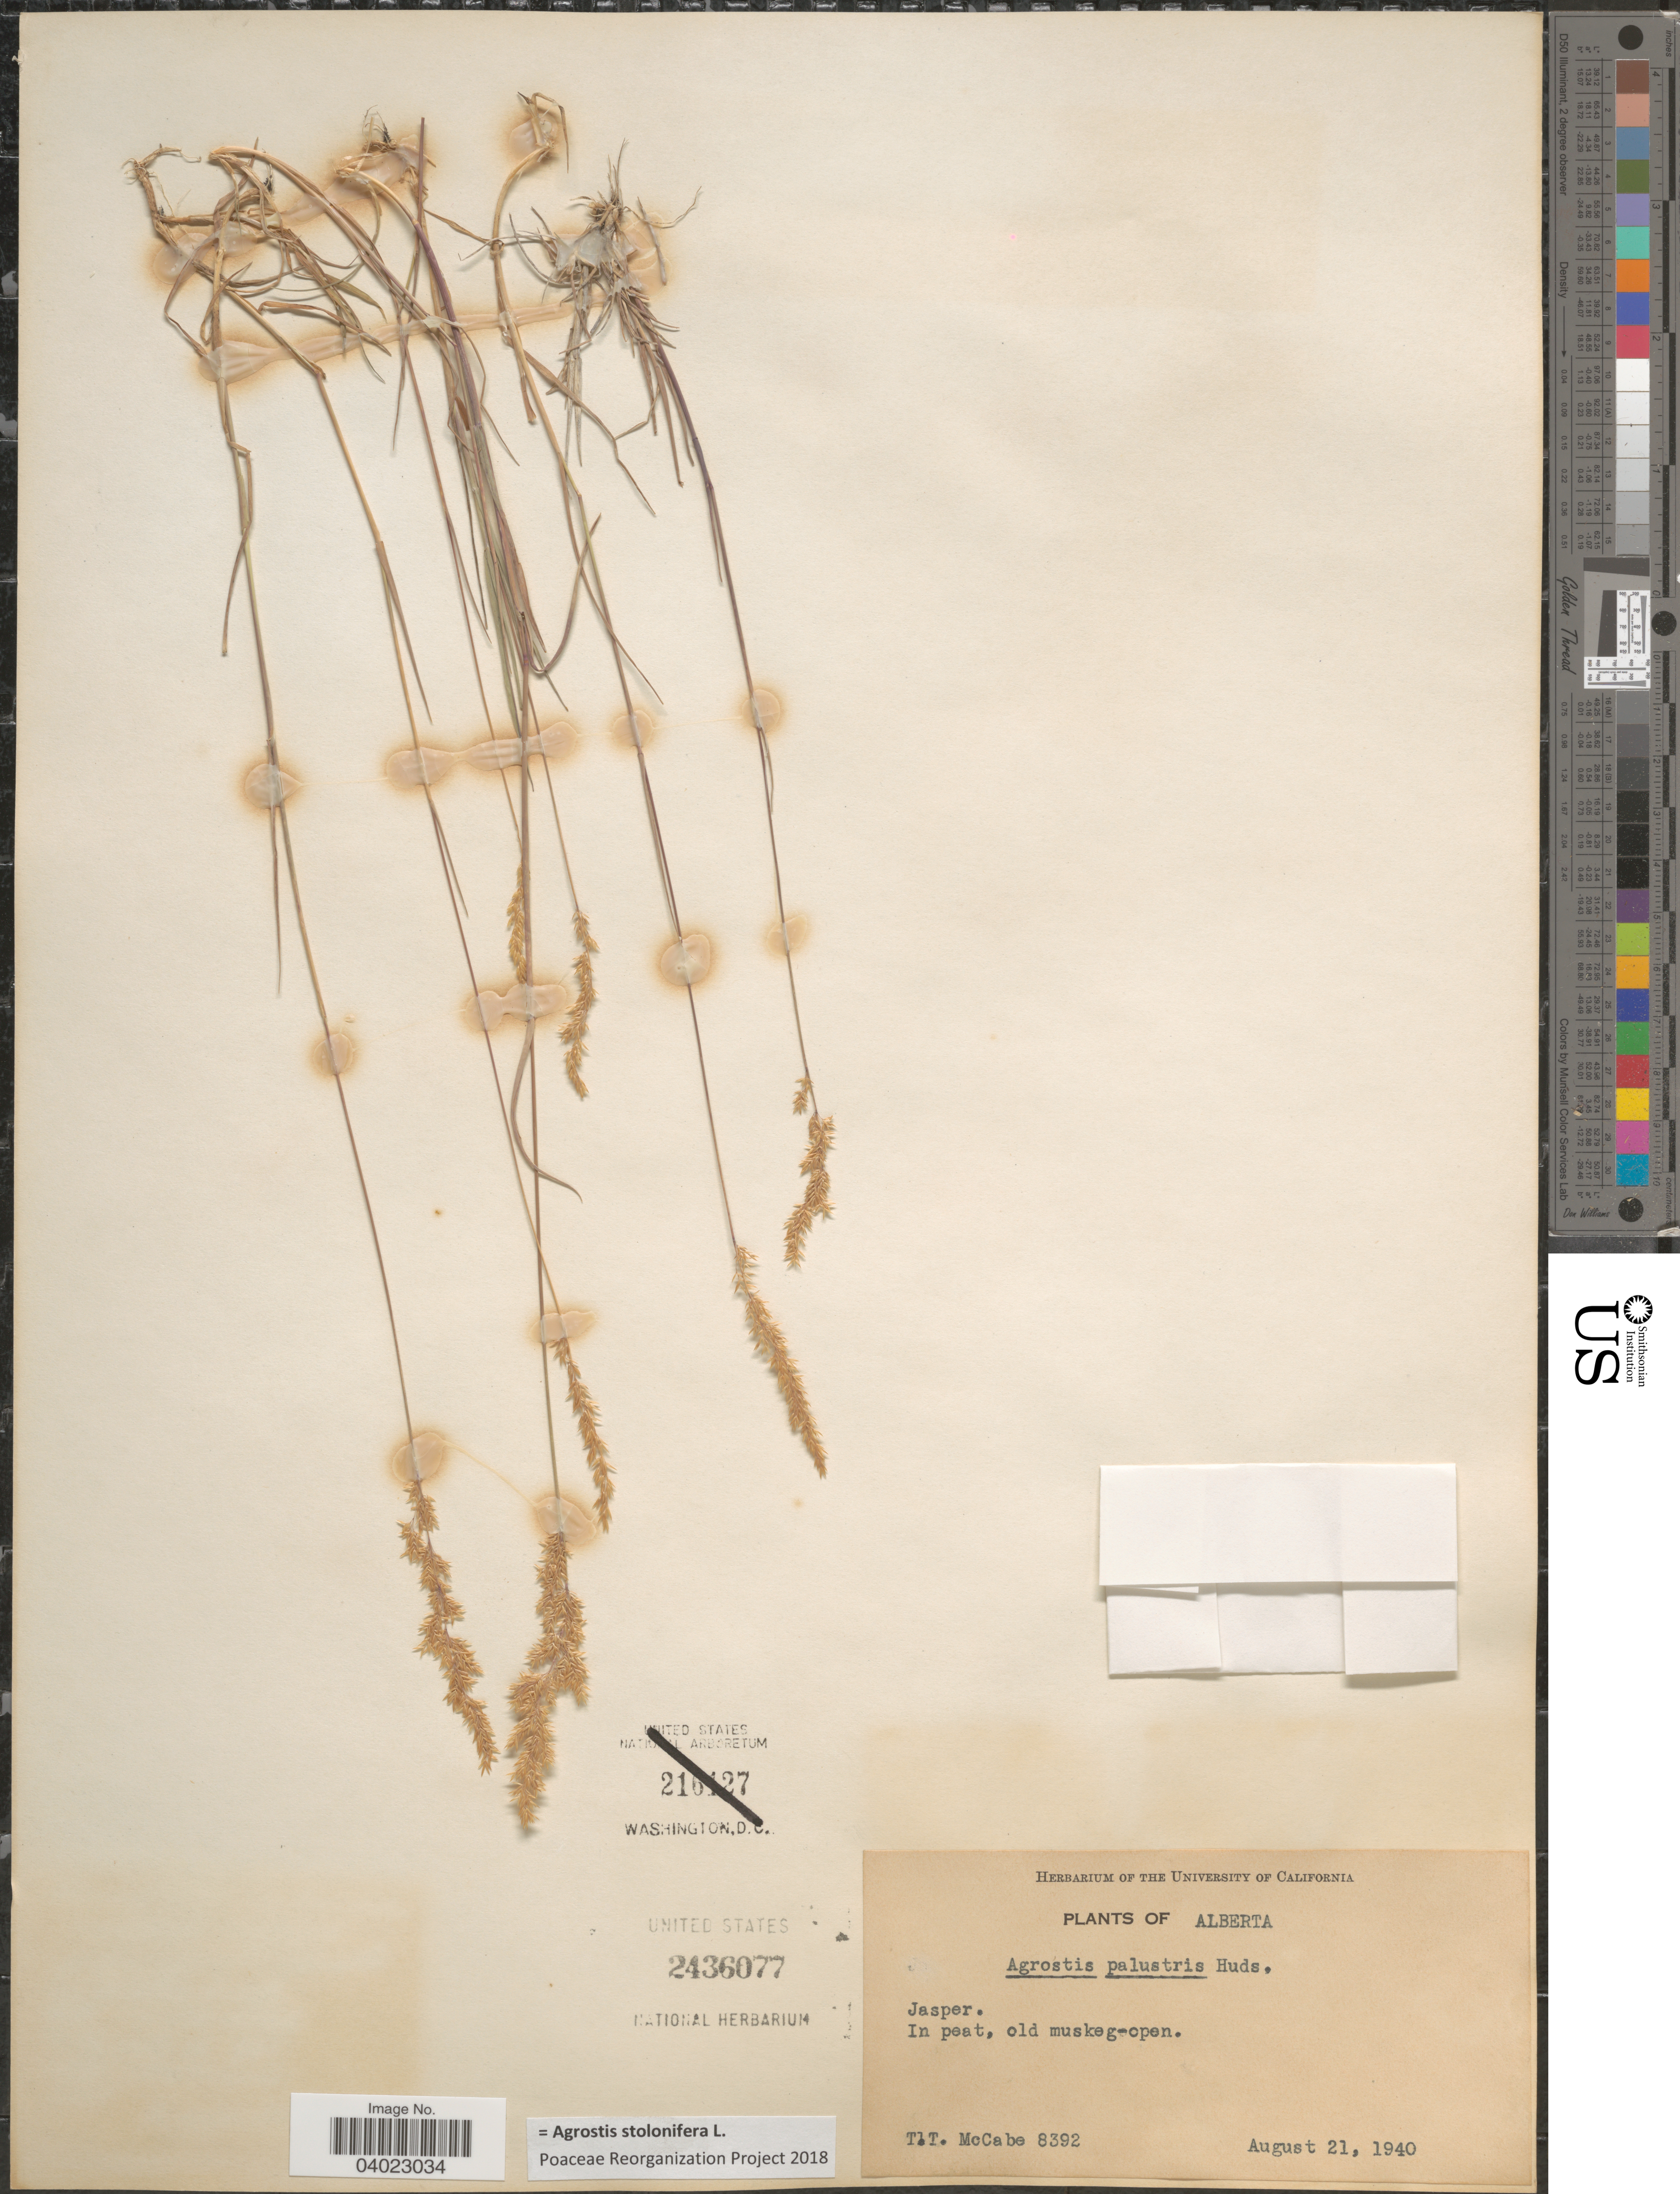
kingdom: Plantae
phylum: Tracheophyta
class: Liliopsida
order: Poales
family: Poaceae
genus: Agrostis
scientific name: Agrostis stolonifera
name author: L.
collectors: T. McCabe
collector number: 8392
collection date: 1940-08-21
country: Canada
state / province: Alberta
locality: Jasper. In peat, old muskeg-open.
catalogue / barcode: US 2436077